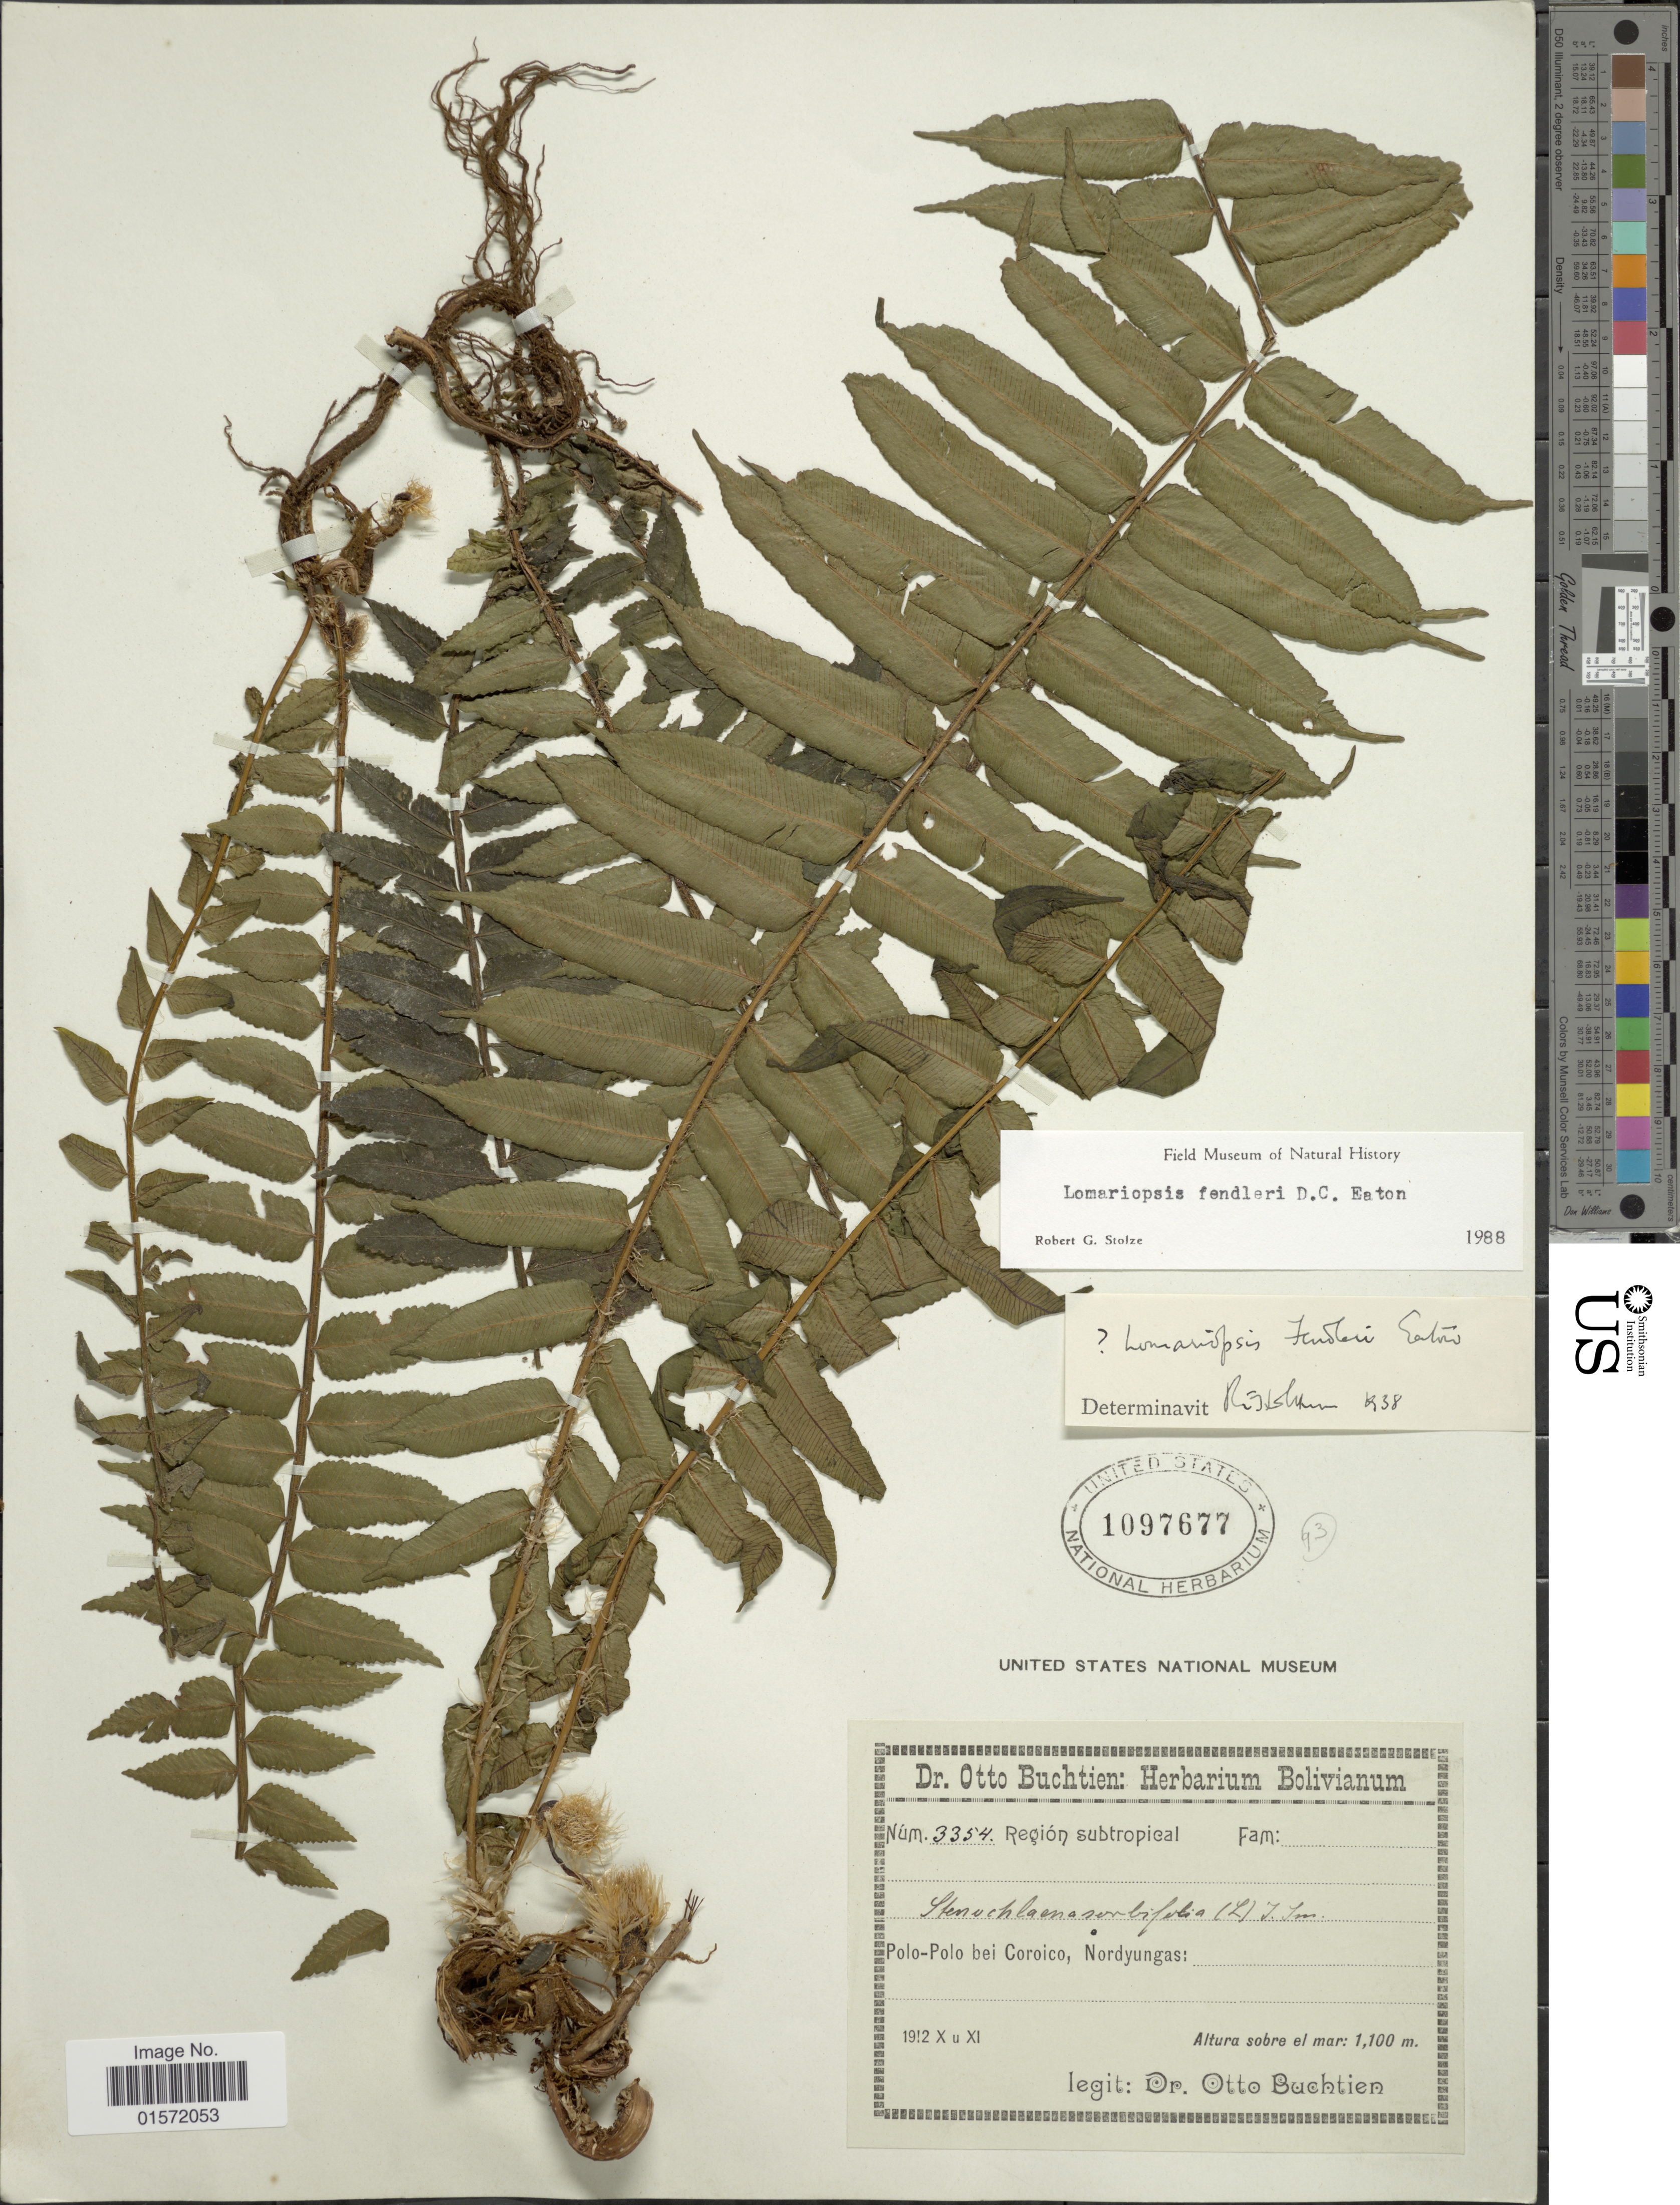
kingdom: Plantae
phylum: Tracheophyta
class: Polypodiopsida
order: Polypodiales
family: Lomariopsidaceae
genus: Lomariopsis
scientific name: Lomariopsis fendleri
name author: D.C. Eaton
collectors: O. Buchtien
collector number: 3354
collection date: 1912-10/1912-11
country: Bolivia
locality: Polo-Polo bei Coroico, Nordyungas, Región subtropical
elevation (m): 1100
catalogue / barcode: US 1097677